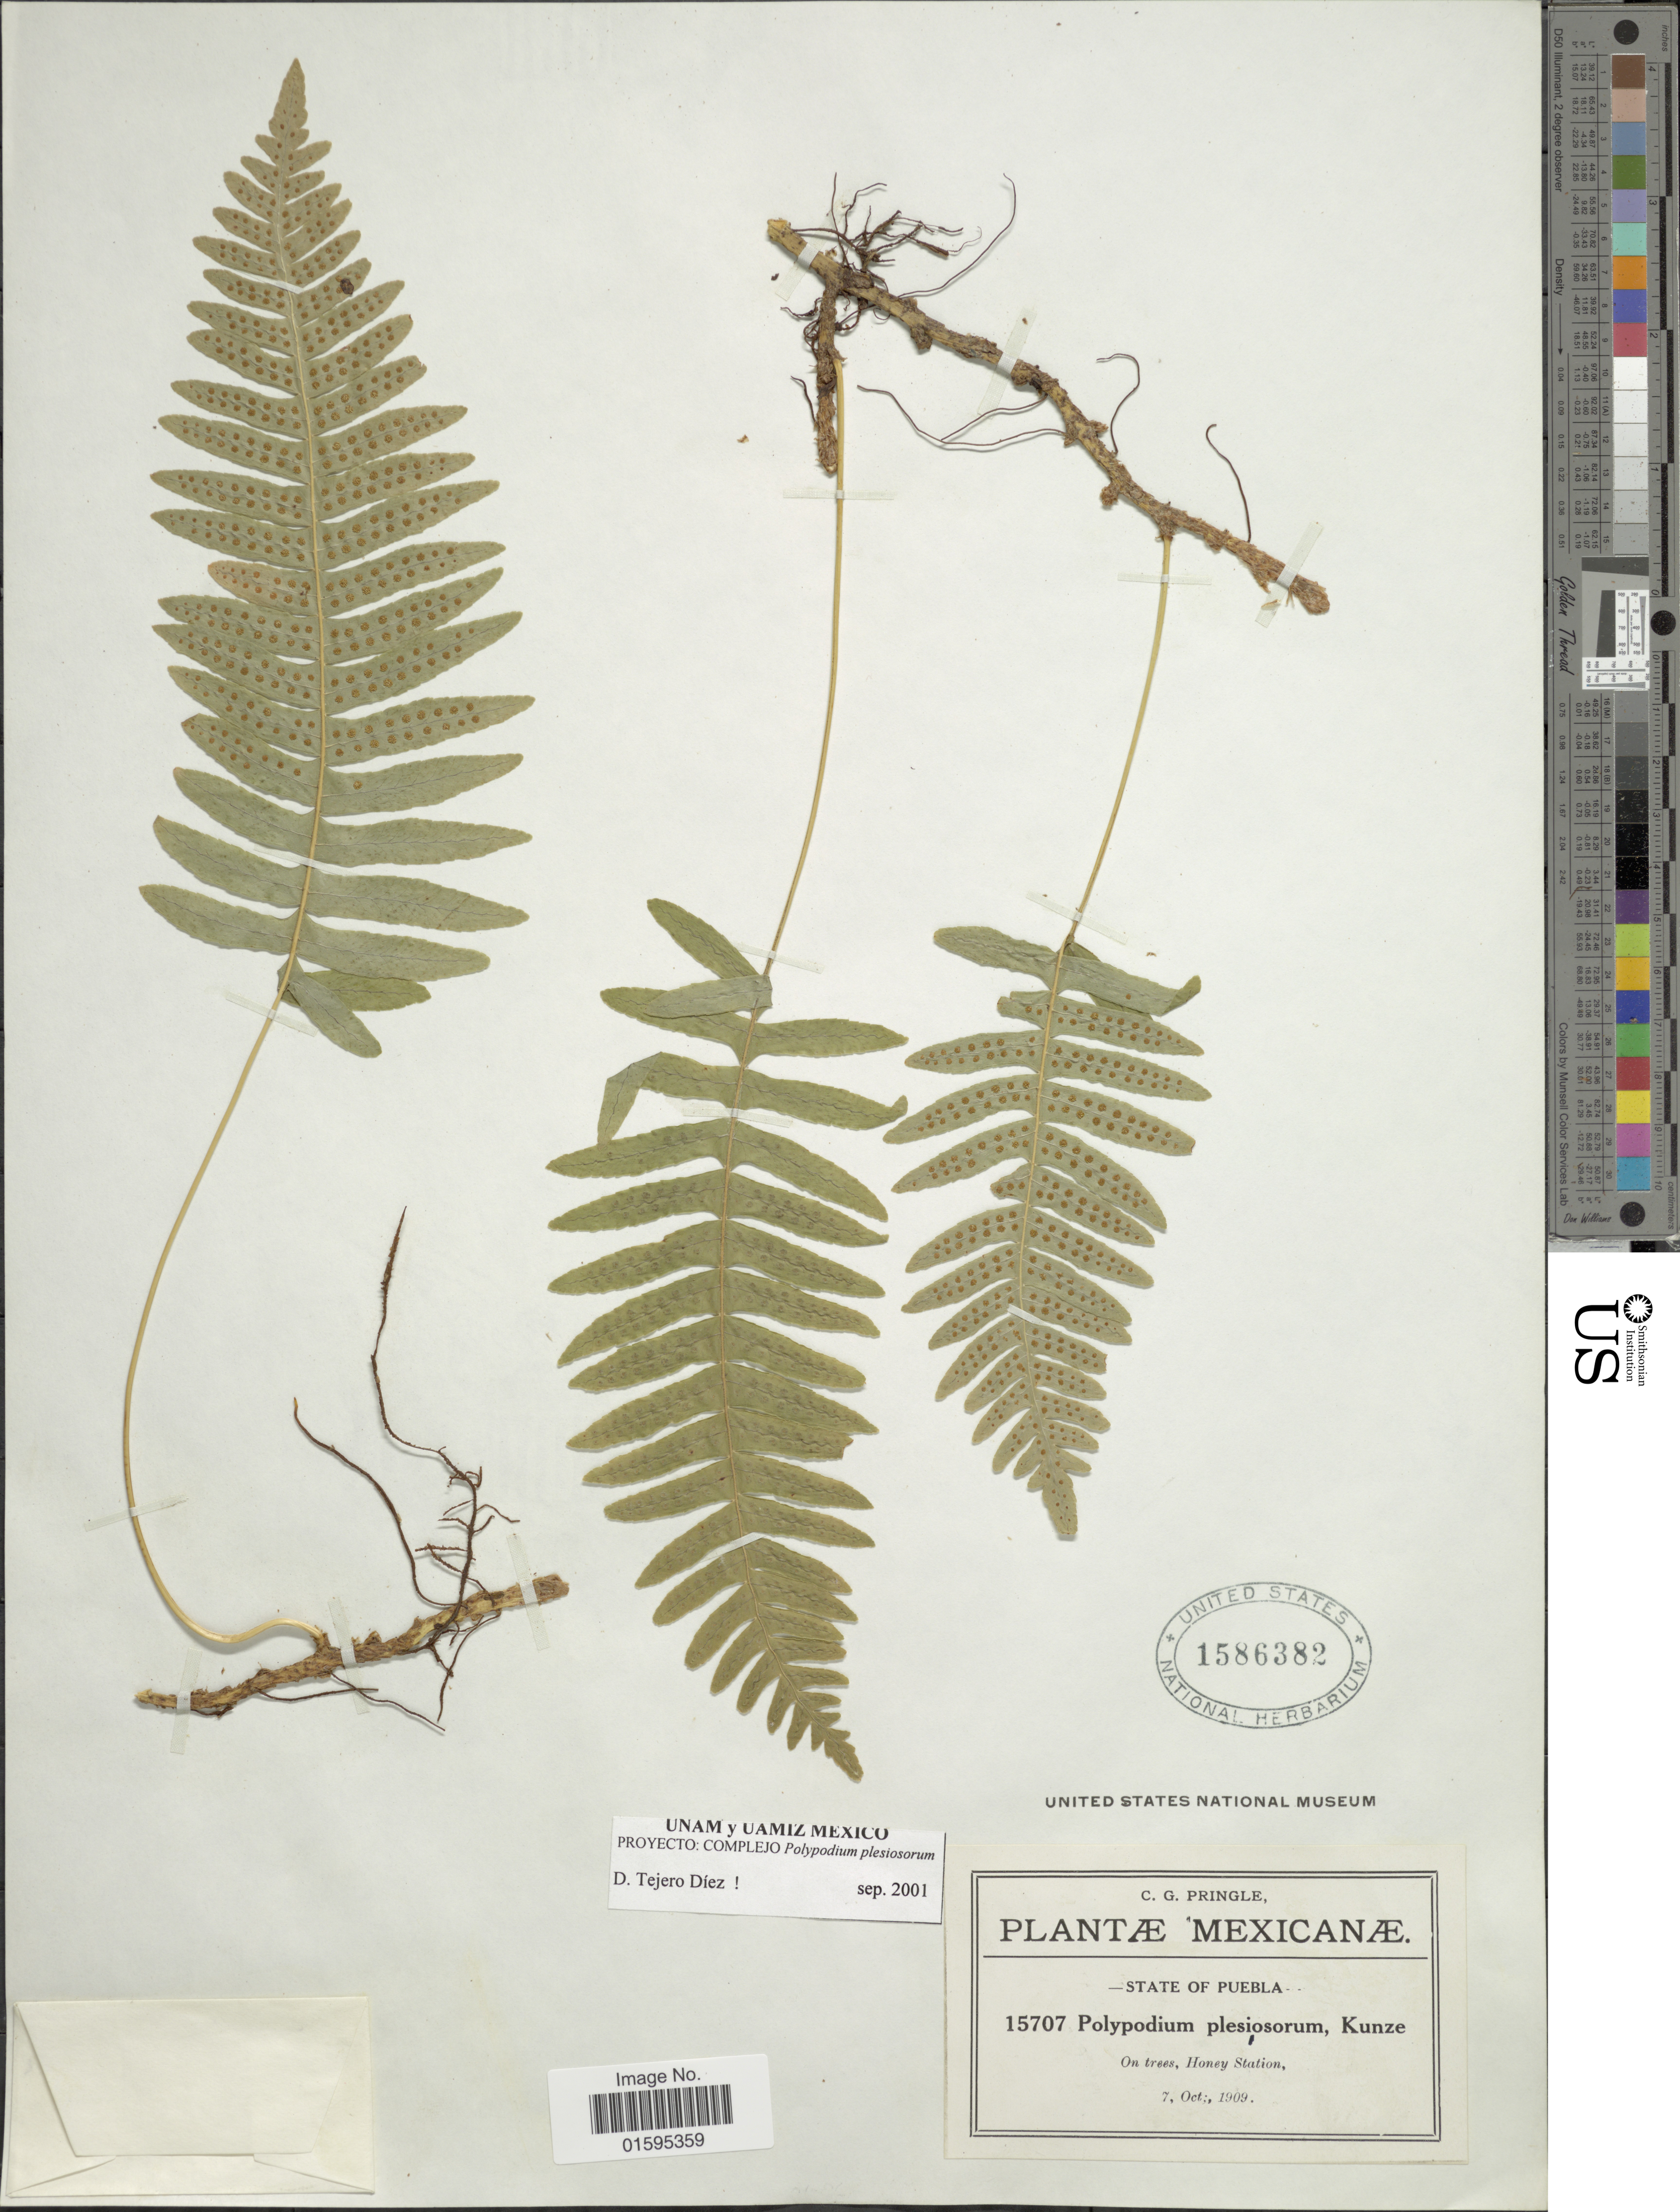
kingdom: Plantae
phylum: Tracheophyta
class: Polypodiopsida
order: Polypodiales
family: Polypodiaceae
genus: Polypodium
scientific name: Polypodium plesiosorum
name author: Kunze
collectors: C. G. Pringle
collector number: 15707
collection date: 1909-10-07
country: Mexico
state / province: Puebla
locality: On trees, Honey Station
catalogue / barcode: US 1586382